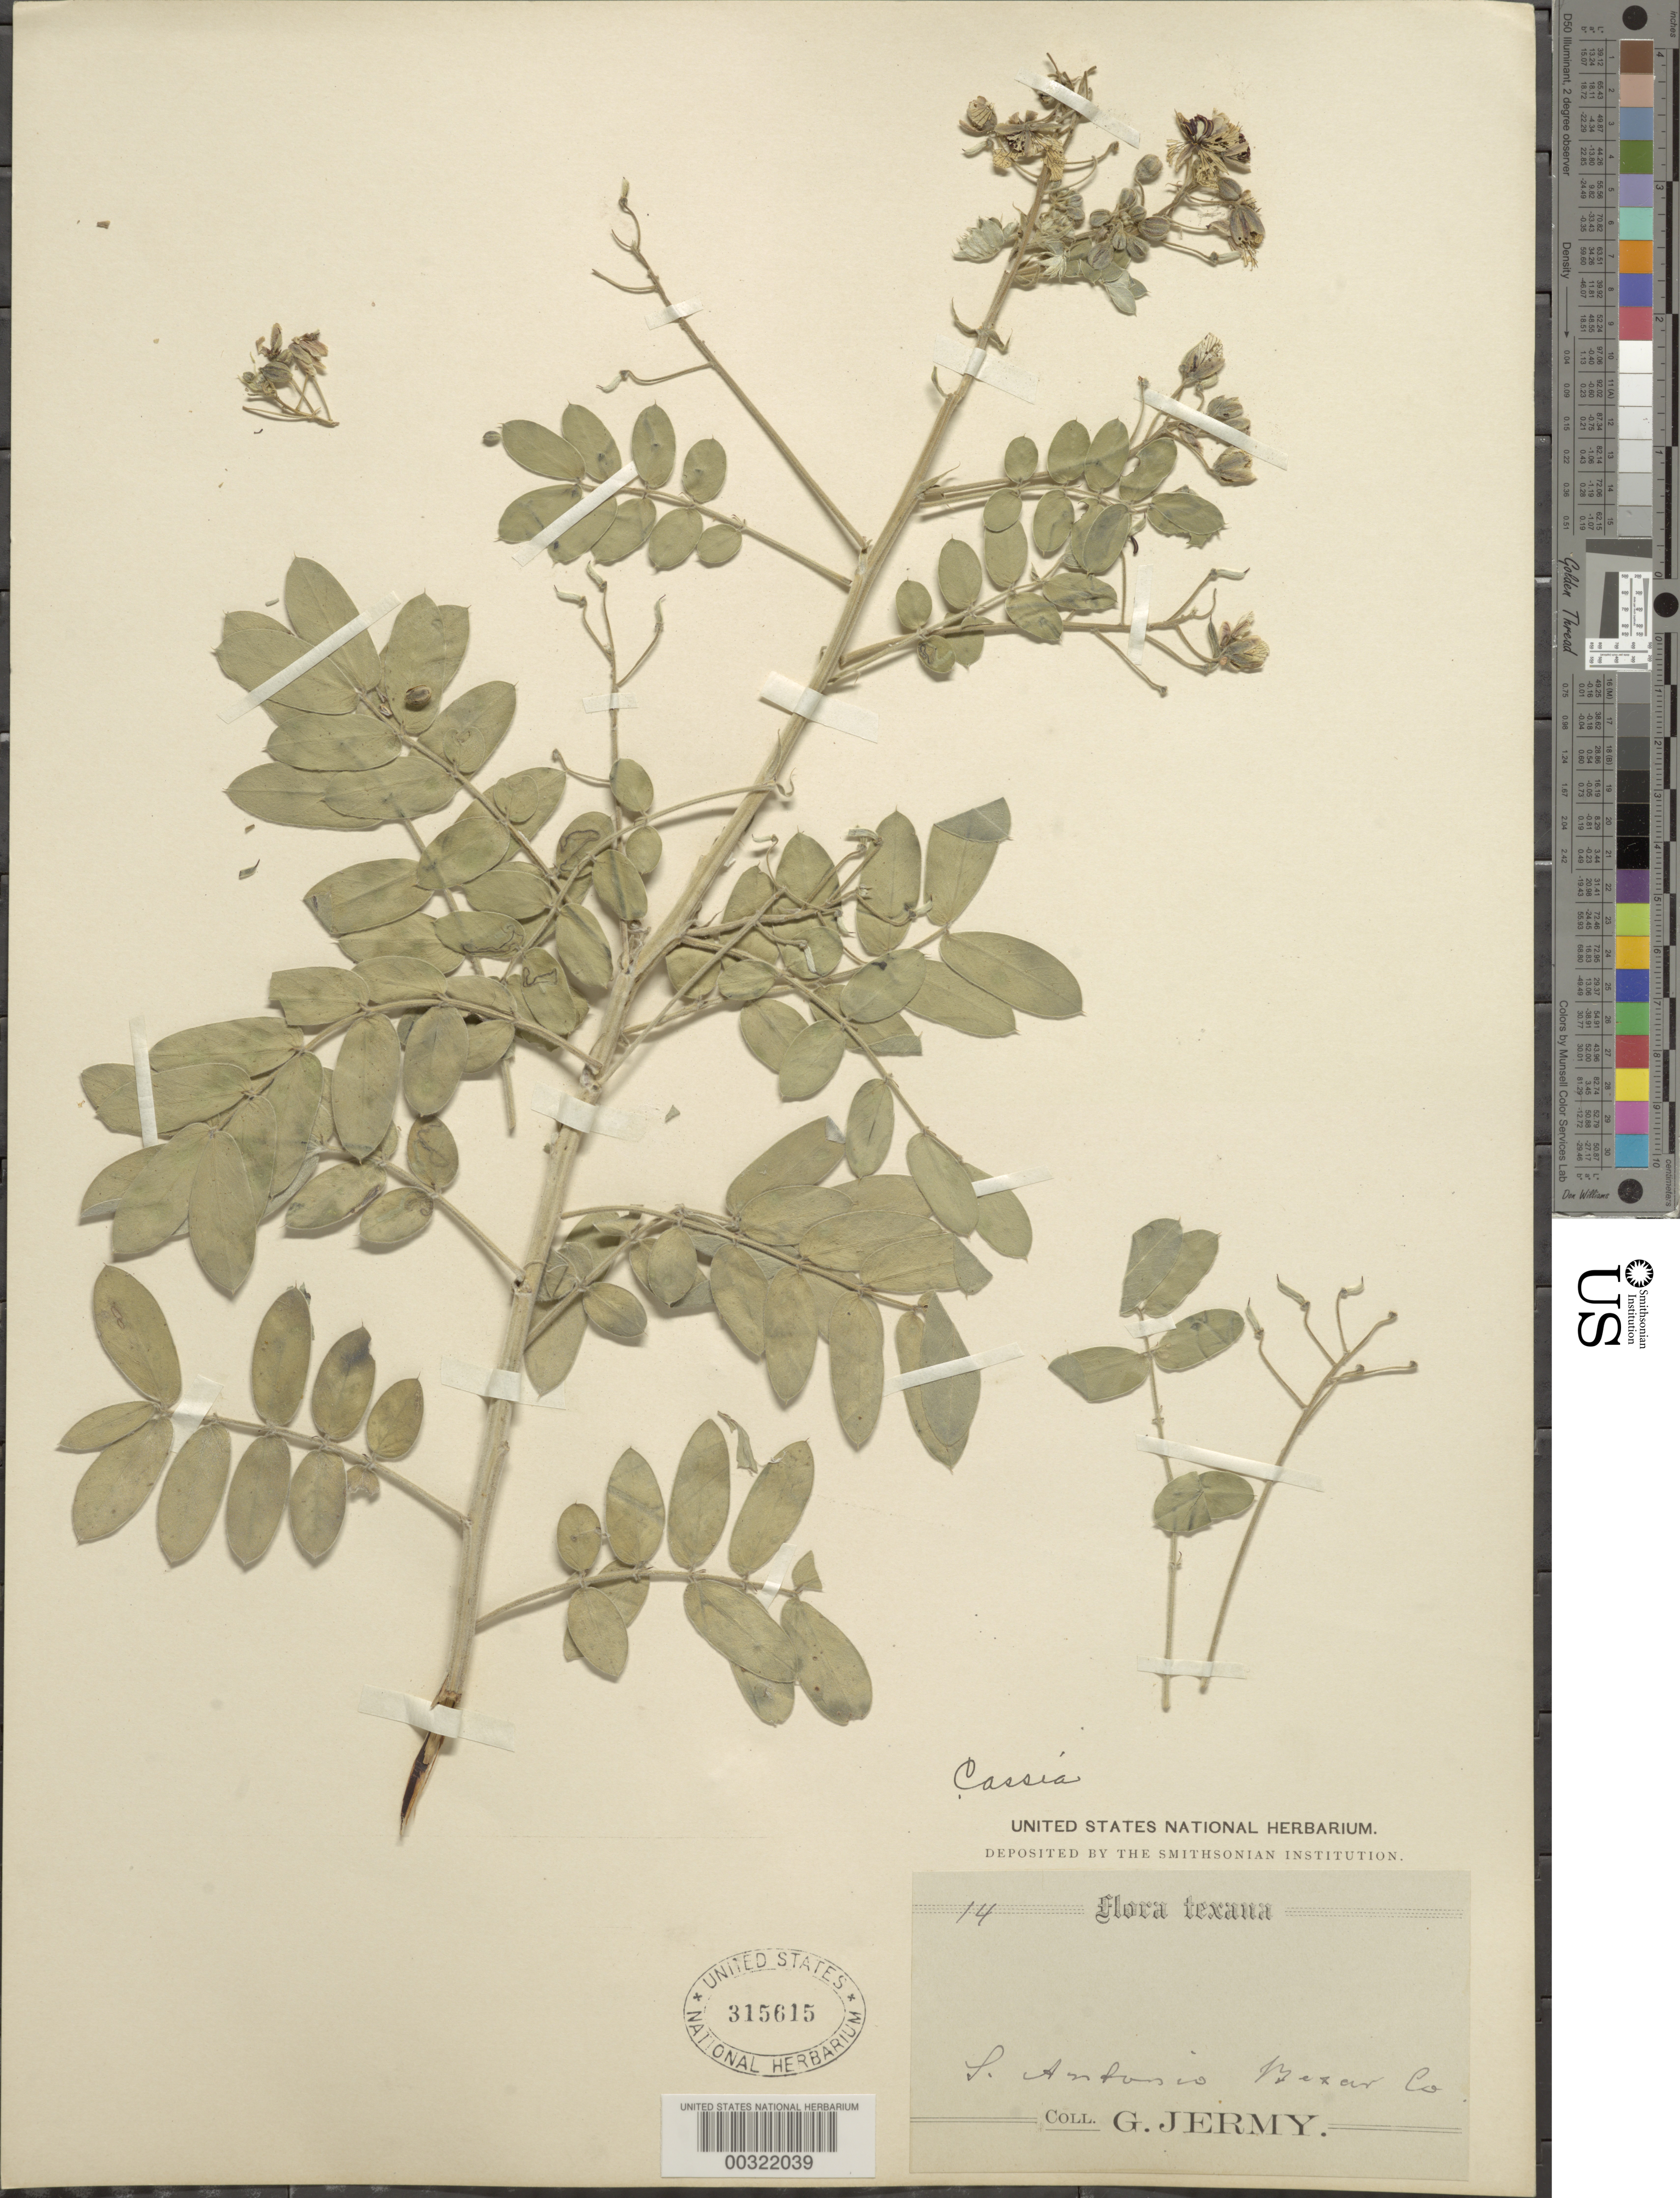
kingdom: Plantae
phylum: Tracheophyta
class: Magnoliopsida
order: Fabales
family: Fabaceae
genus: Senna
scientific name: Senna lindheimeriana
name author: (Scheele) H.S. Irwin & Barneby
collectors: G. Jermy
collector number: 14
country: United States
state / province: Texas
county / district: Bexar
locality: San antonio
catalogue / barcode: US 315615